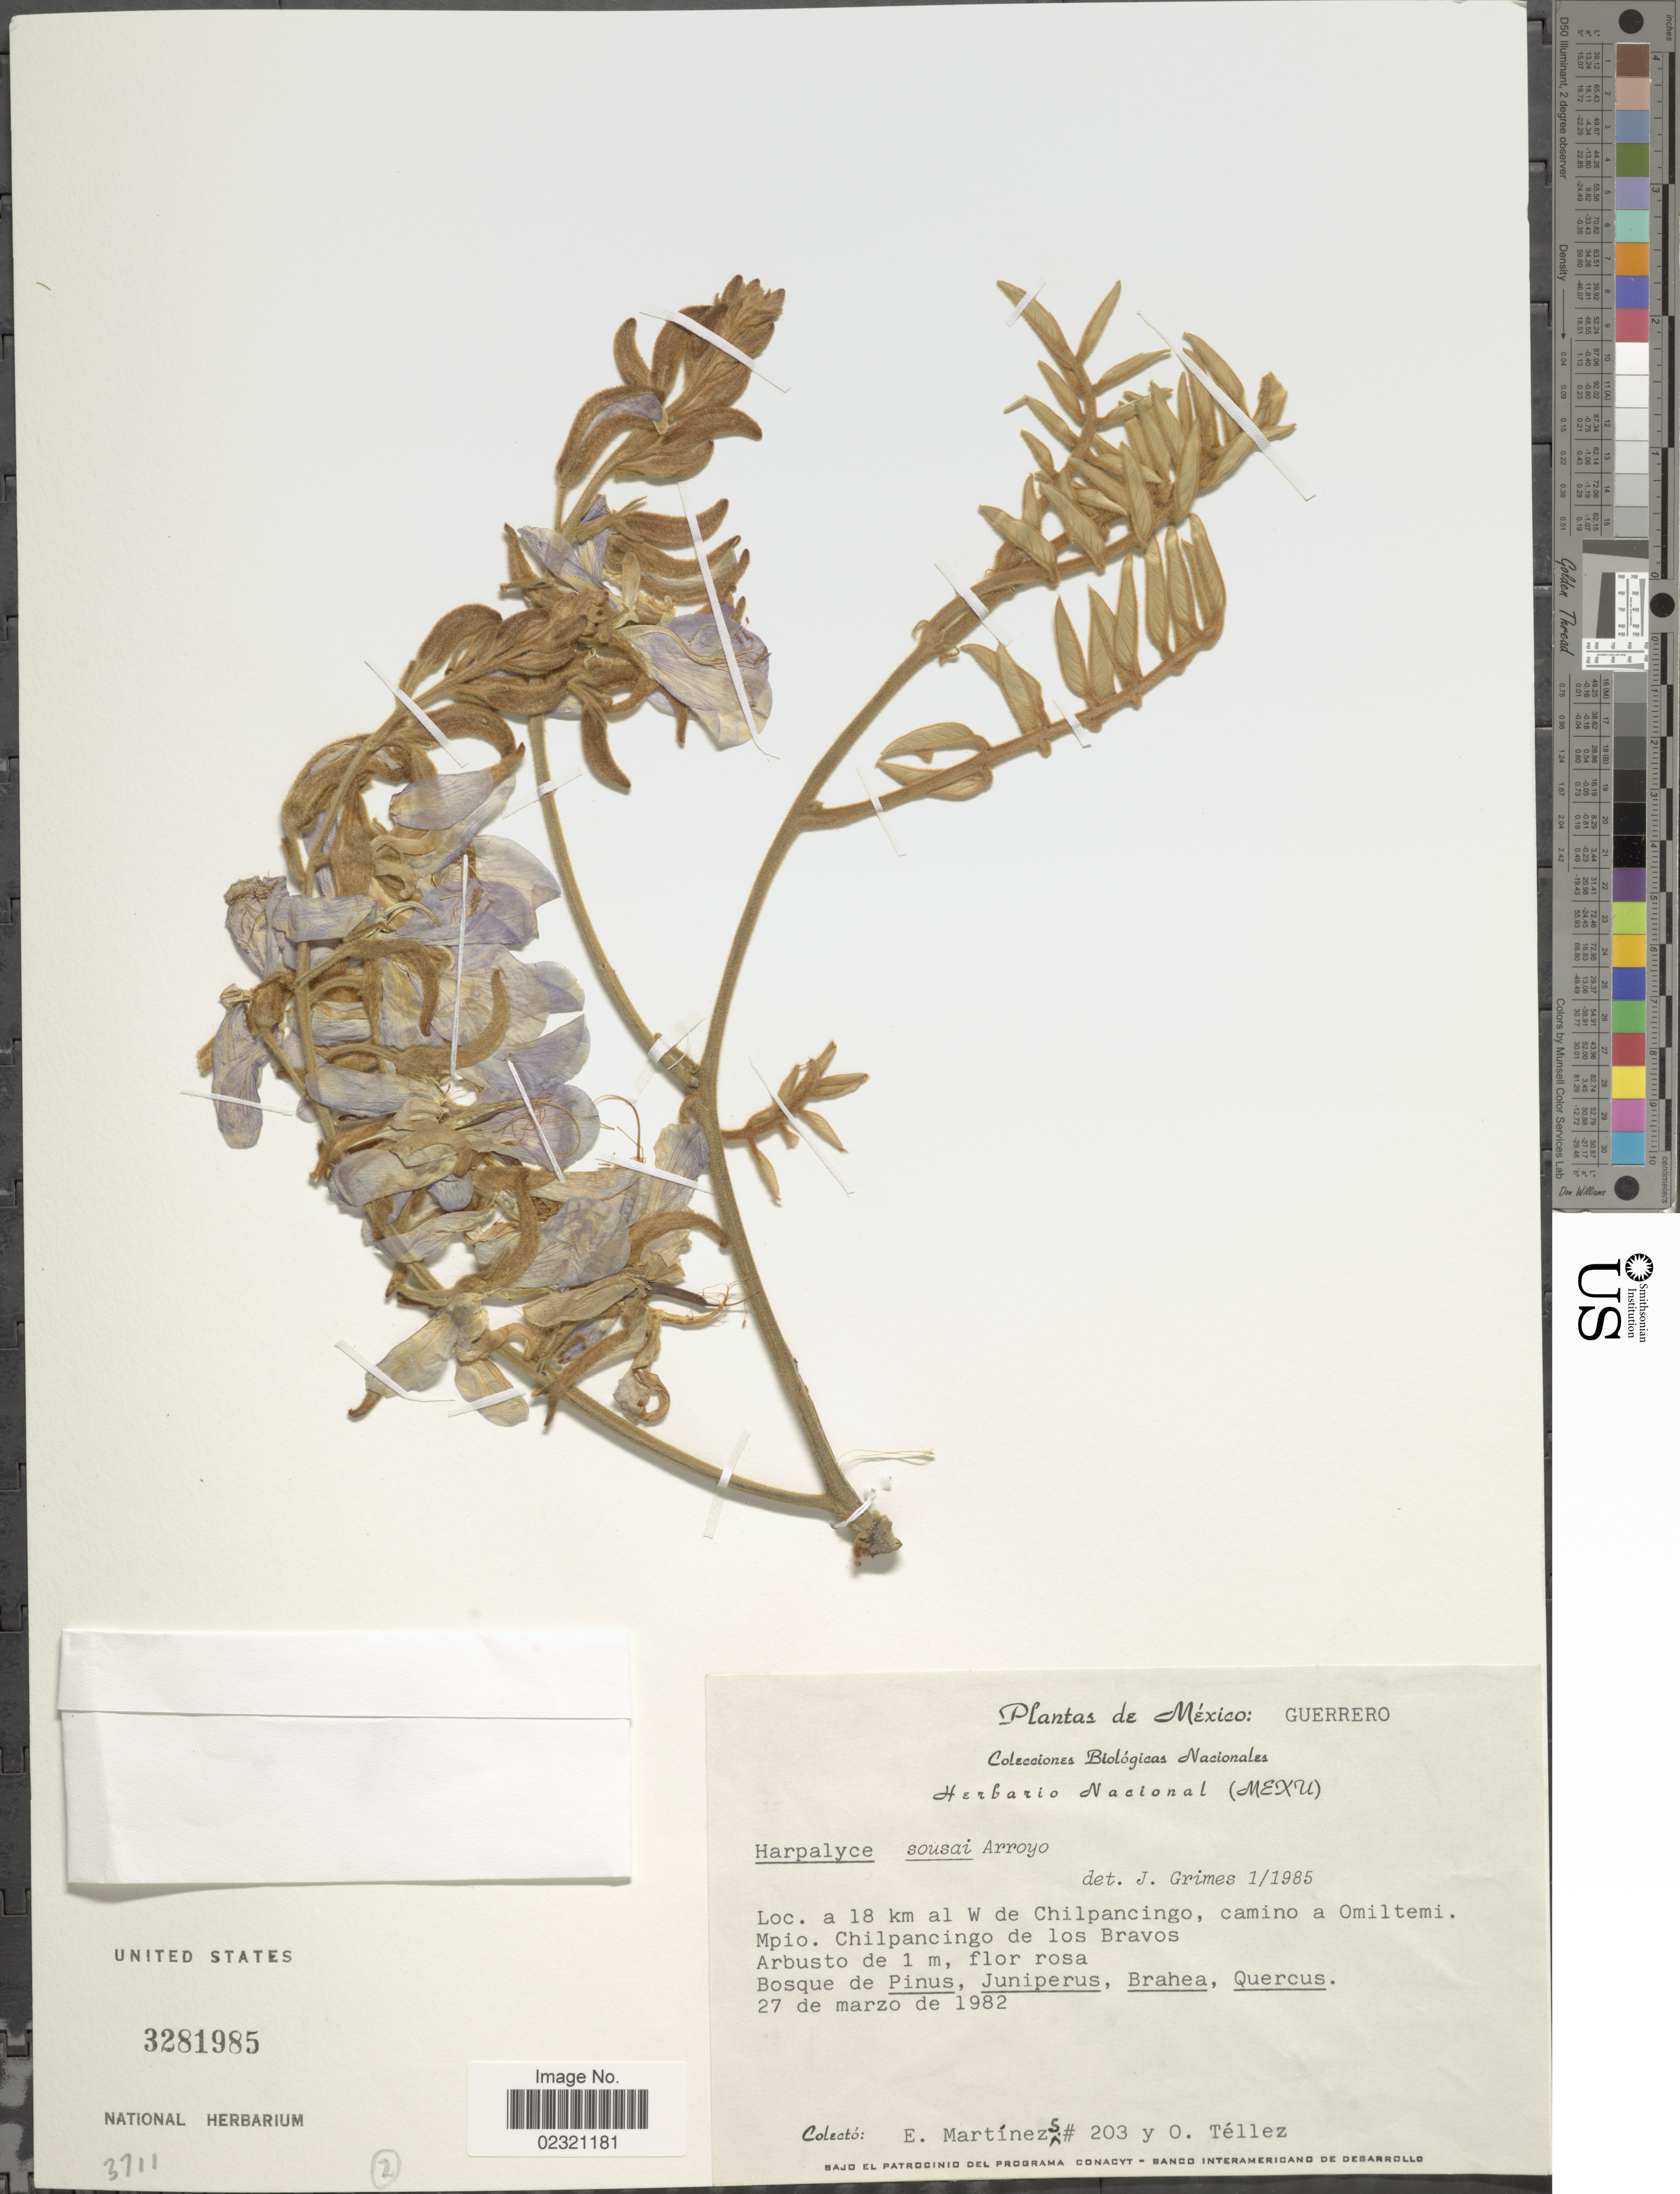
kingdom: Plantae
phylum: Tracheophyta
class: Magnoliopsida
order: Fabales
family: Fabaceae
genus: Harpalyce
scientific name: Harpalyce sousae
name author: Arroyo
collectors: E. M. Martínez S. & O. Tellez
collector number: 203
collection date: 1982-03-27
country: Mexico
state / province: Guerrero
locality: A 18 km al W de Chilpancicngo camino a Omiltemi. Mpio. Chilpancingo de los Bracos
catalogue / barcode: US 3281985